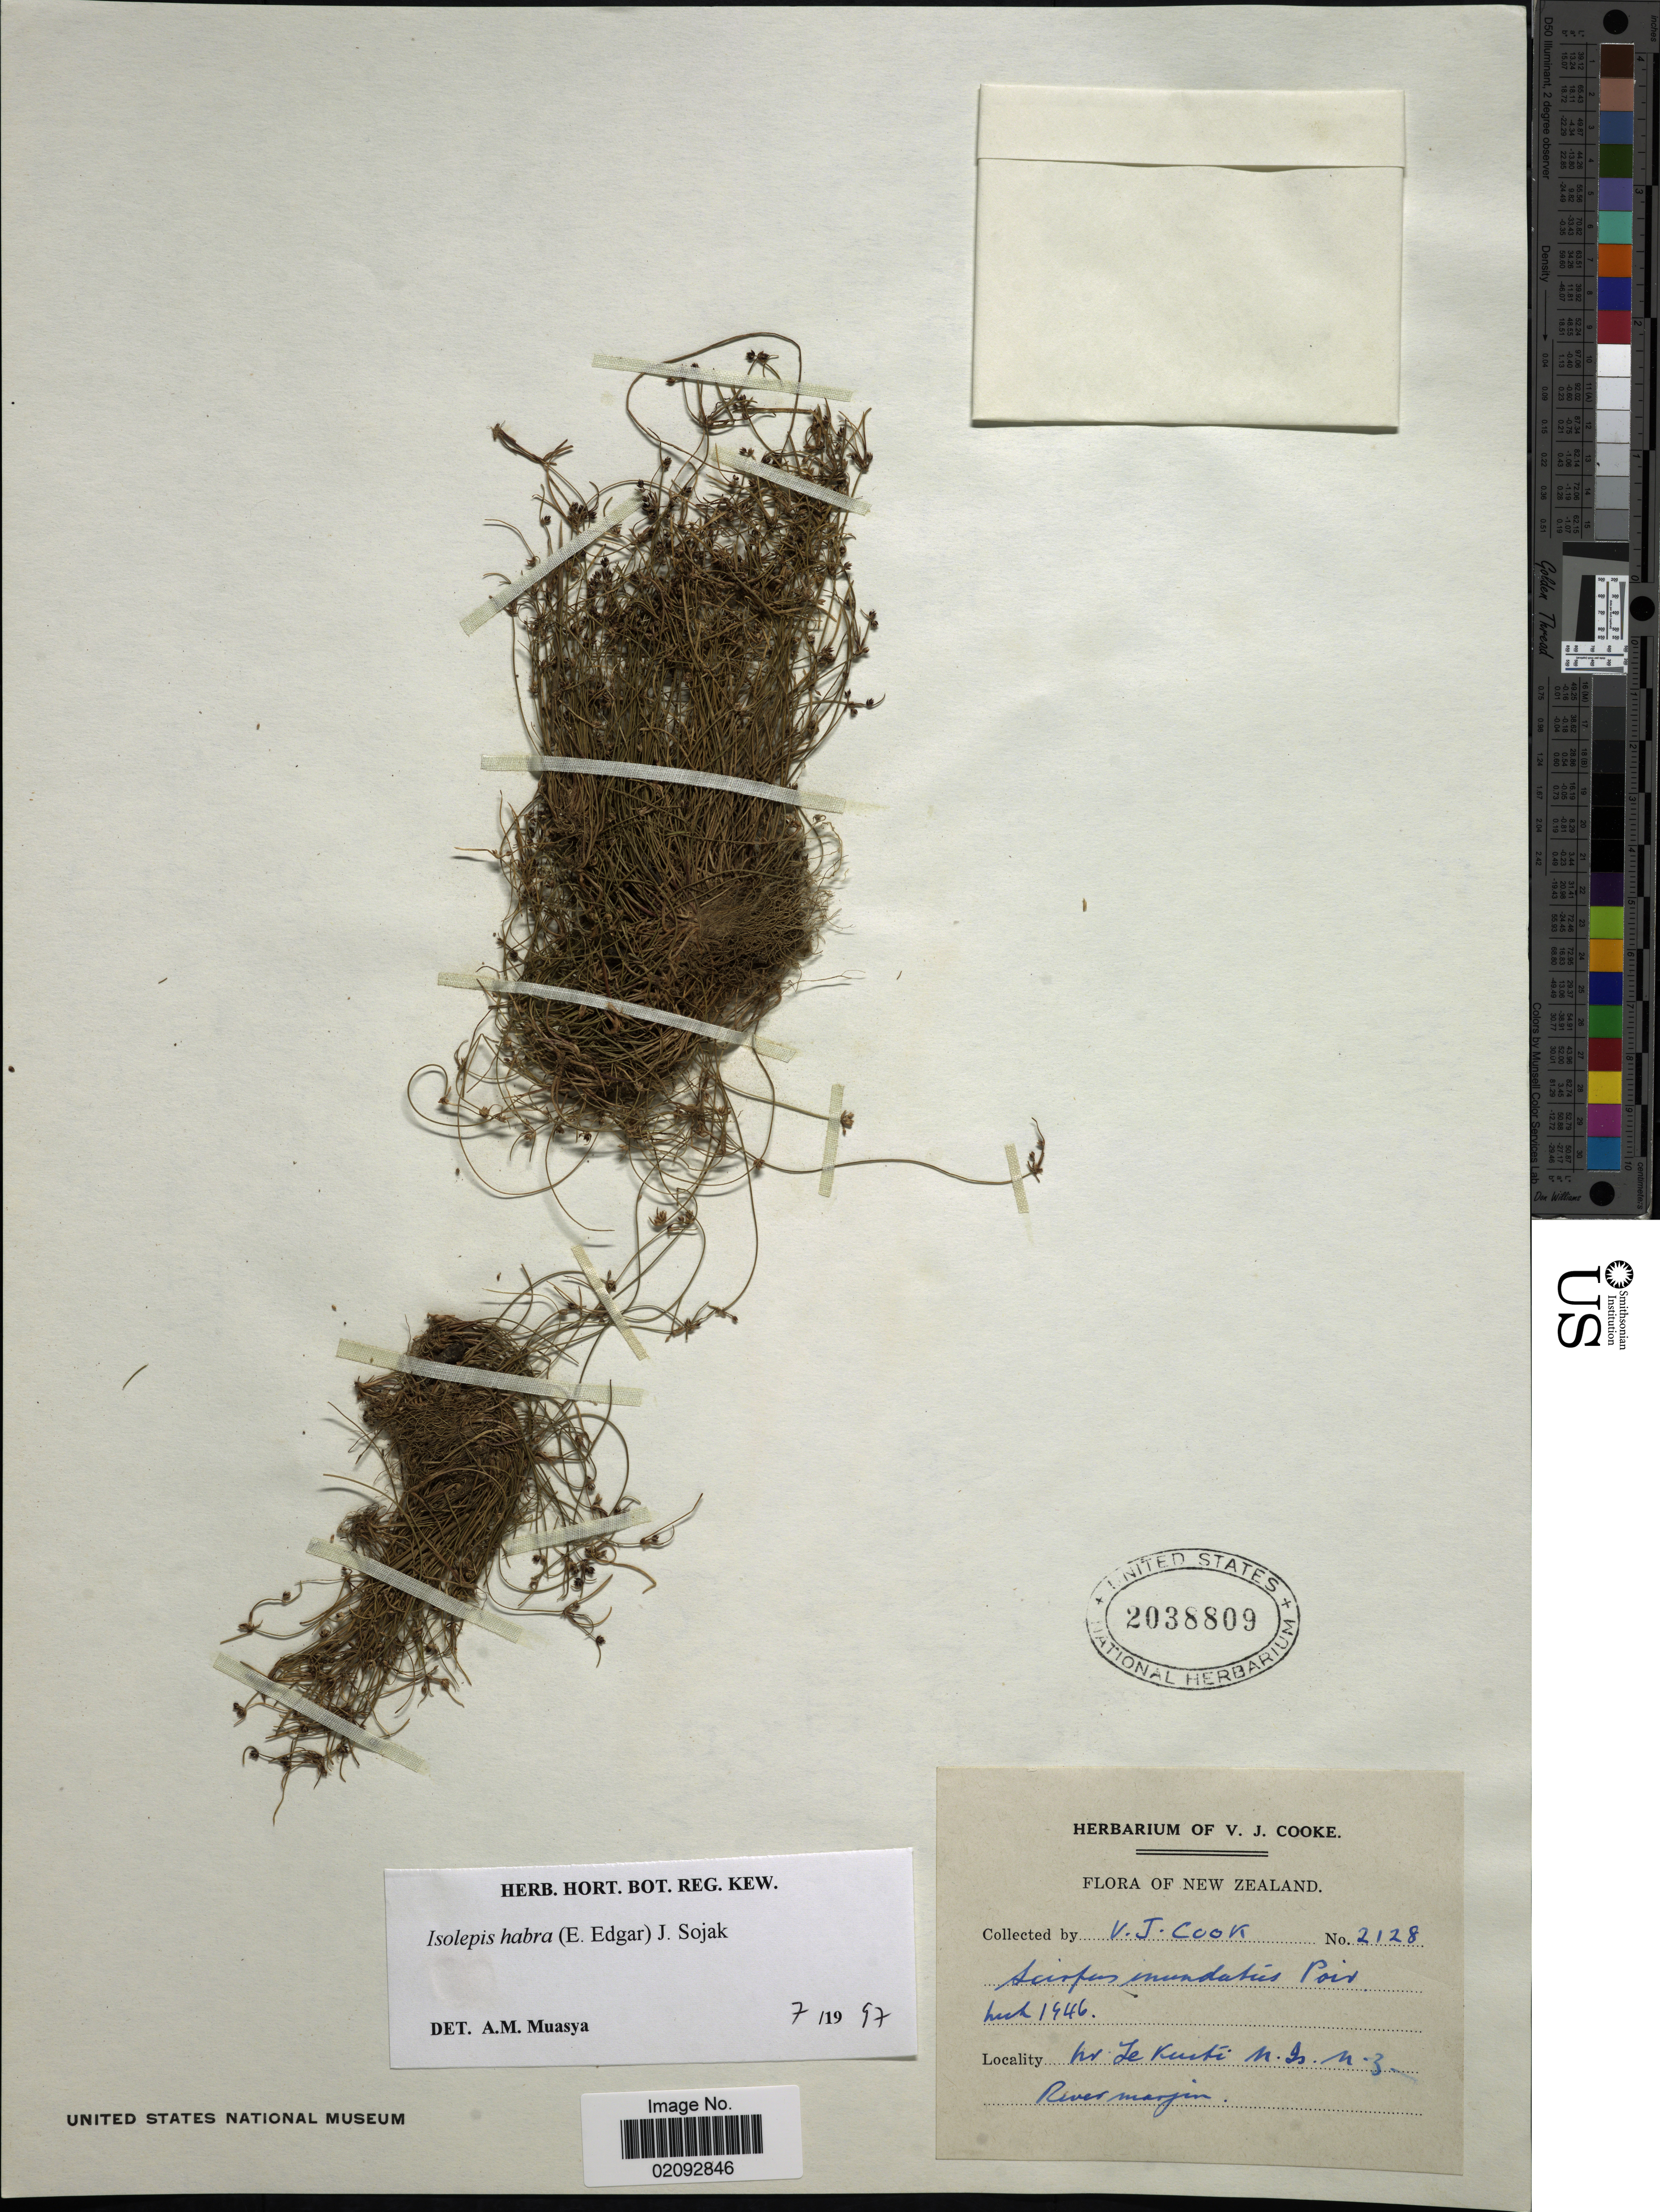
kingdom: Plantae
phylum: Tracheophyta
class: Liliopsida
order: Poales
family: Cyperaceae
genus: Isolepis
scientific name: Isolepis habra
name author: (Edgar) Soják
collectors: V. J. Cook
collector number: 2128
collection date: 1946-03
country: New Zealand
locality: Nr Je Kusti N. I. N.Z. River margin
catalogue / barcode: US 2038809